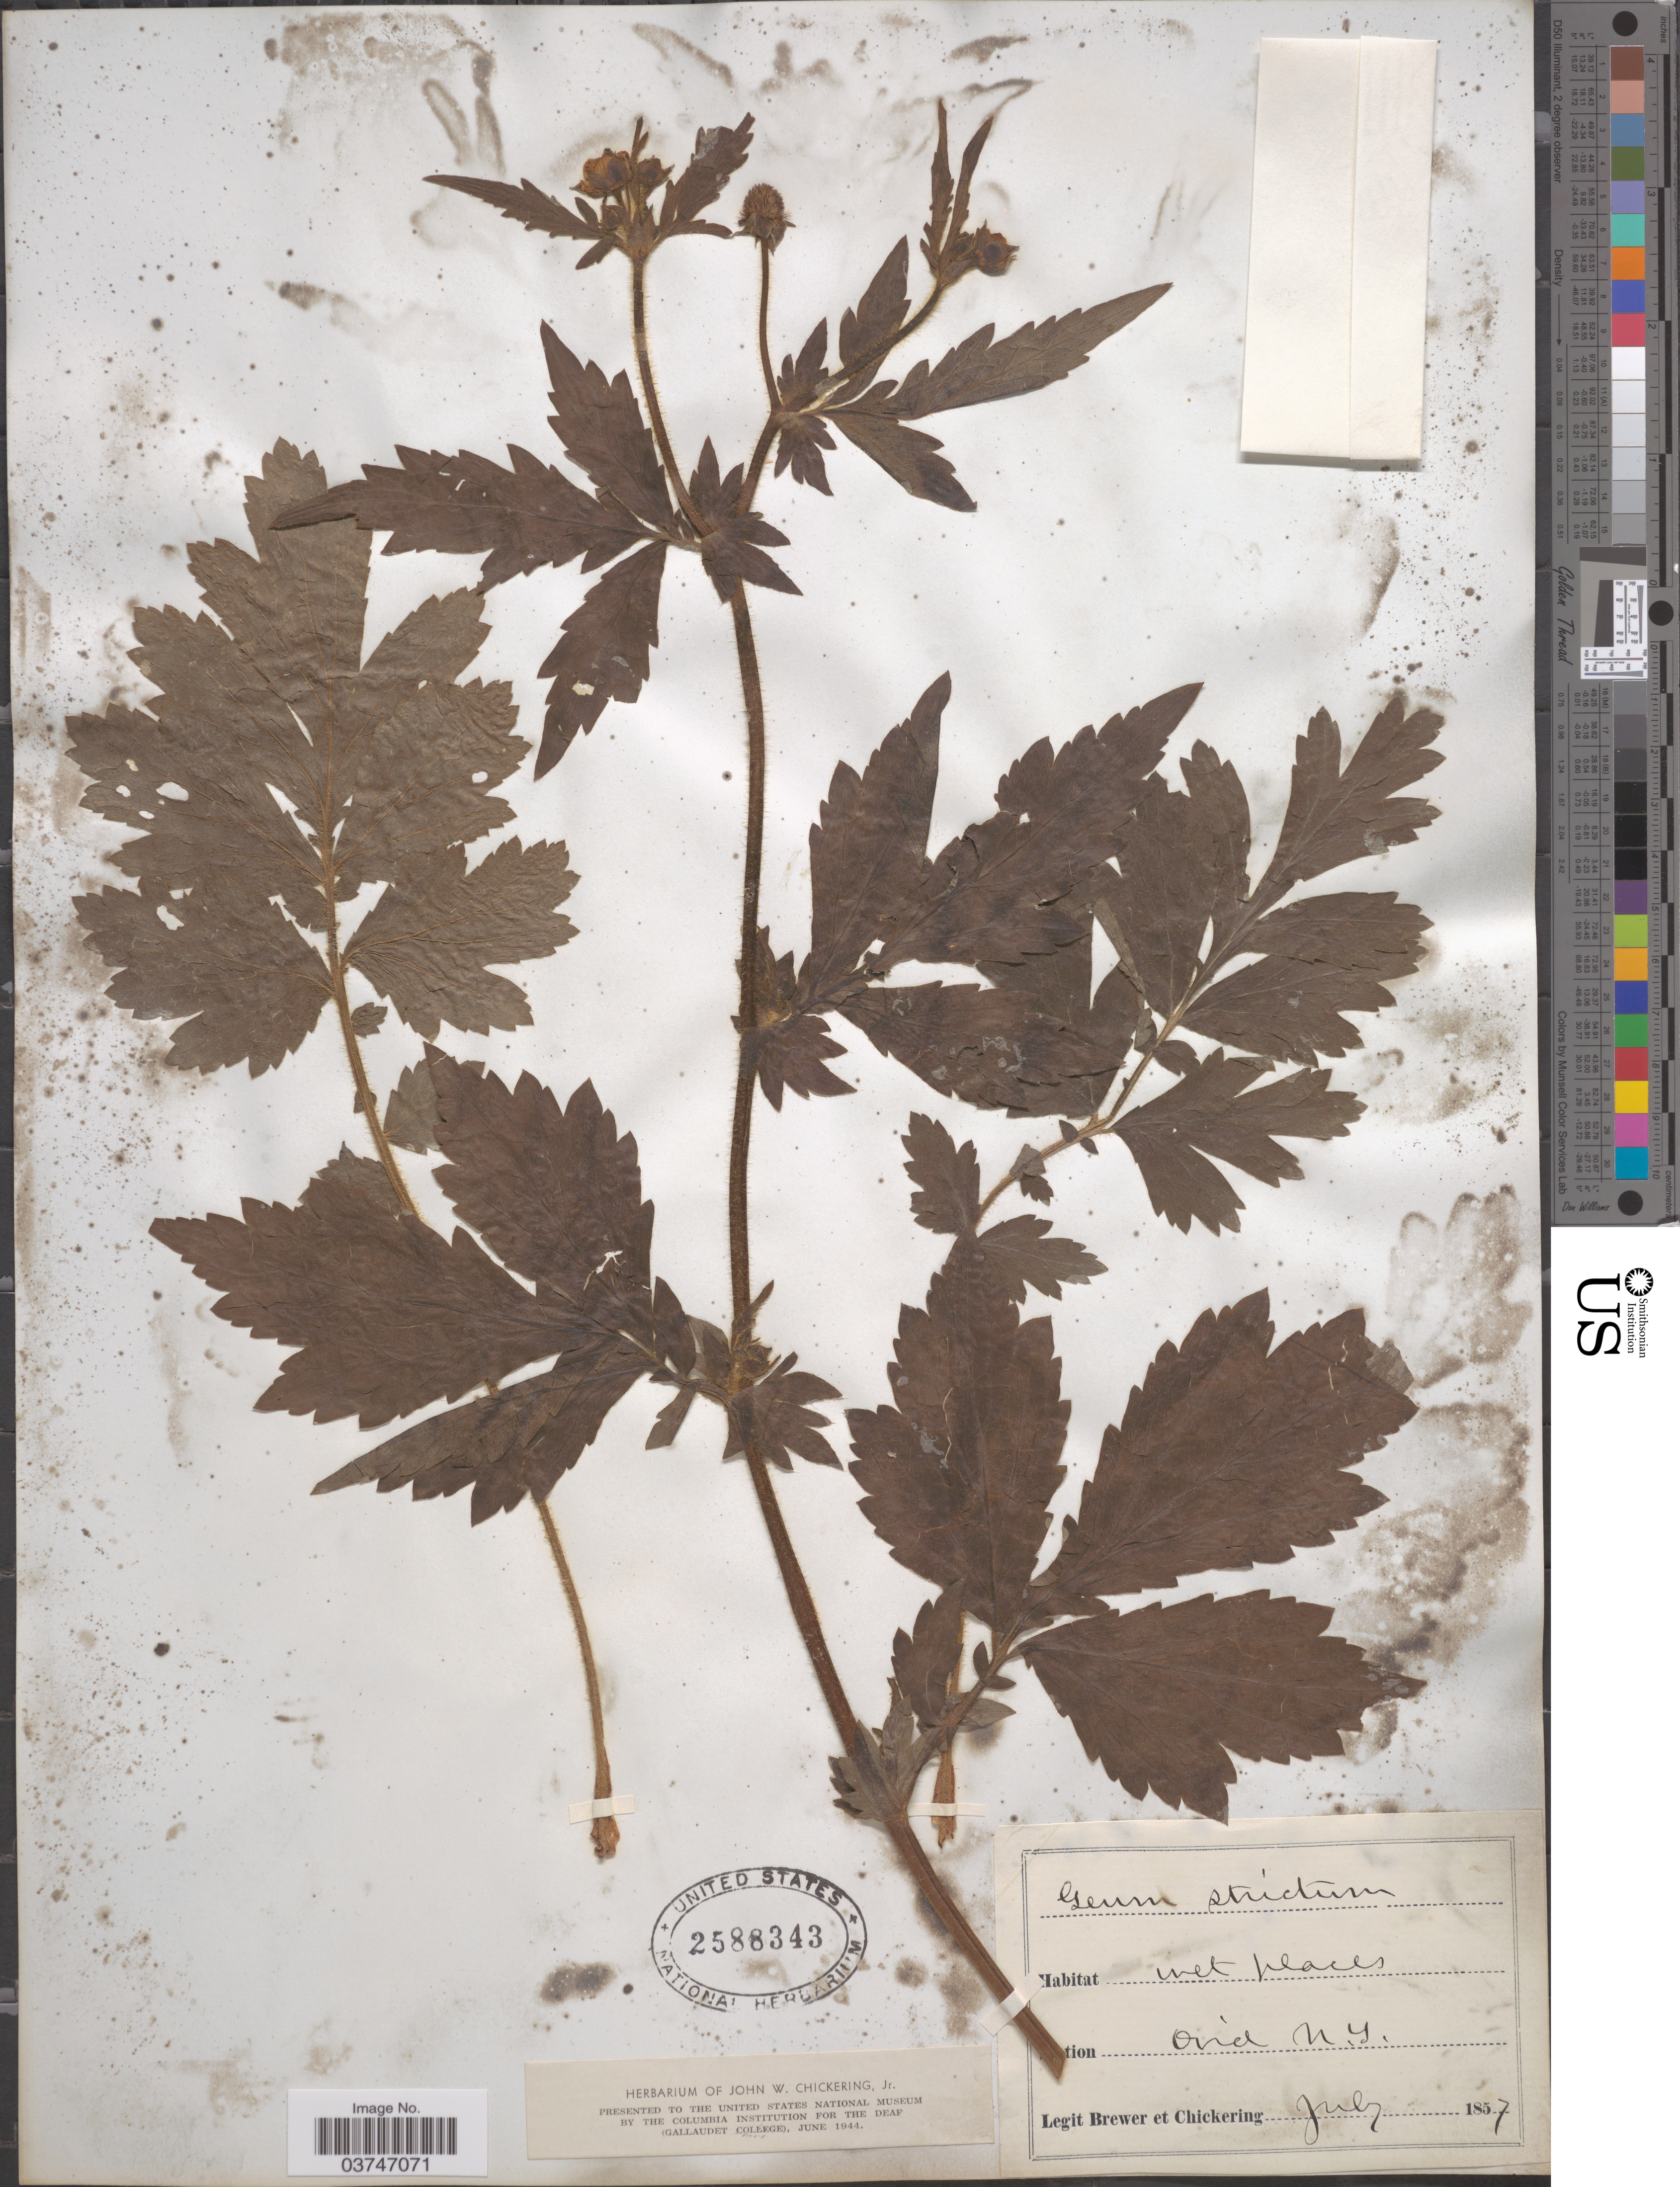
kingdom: Plantae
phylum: Tracheophyta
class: Magnoliopsida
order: Rosales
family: Rosaceae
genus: Geum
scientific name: Geum aleppicum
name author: Jacq.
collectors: -. Brewer & J. Chickering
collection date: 1857-07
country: United States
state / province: New York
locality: Station Ovid.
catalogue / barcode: US 2588343